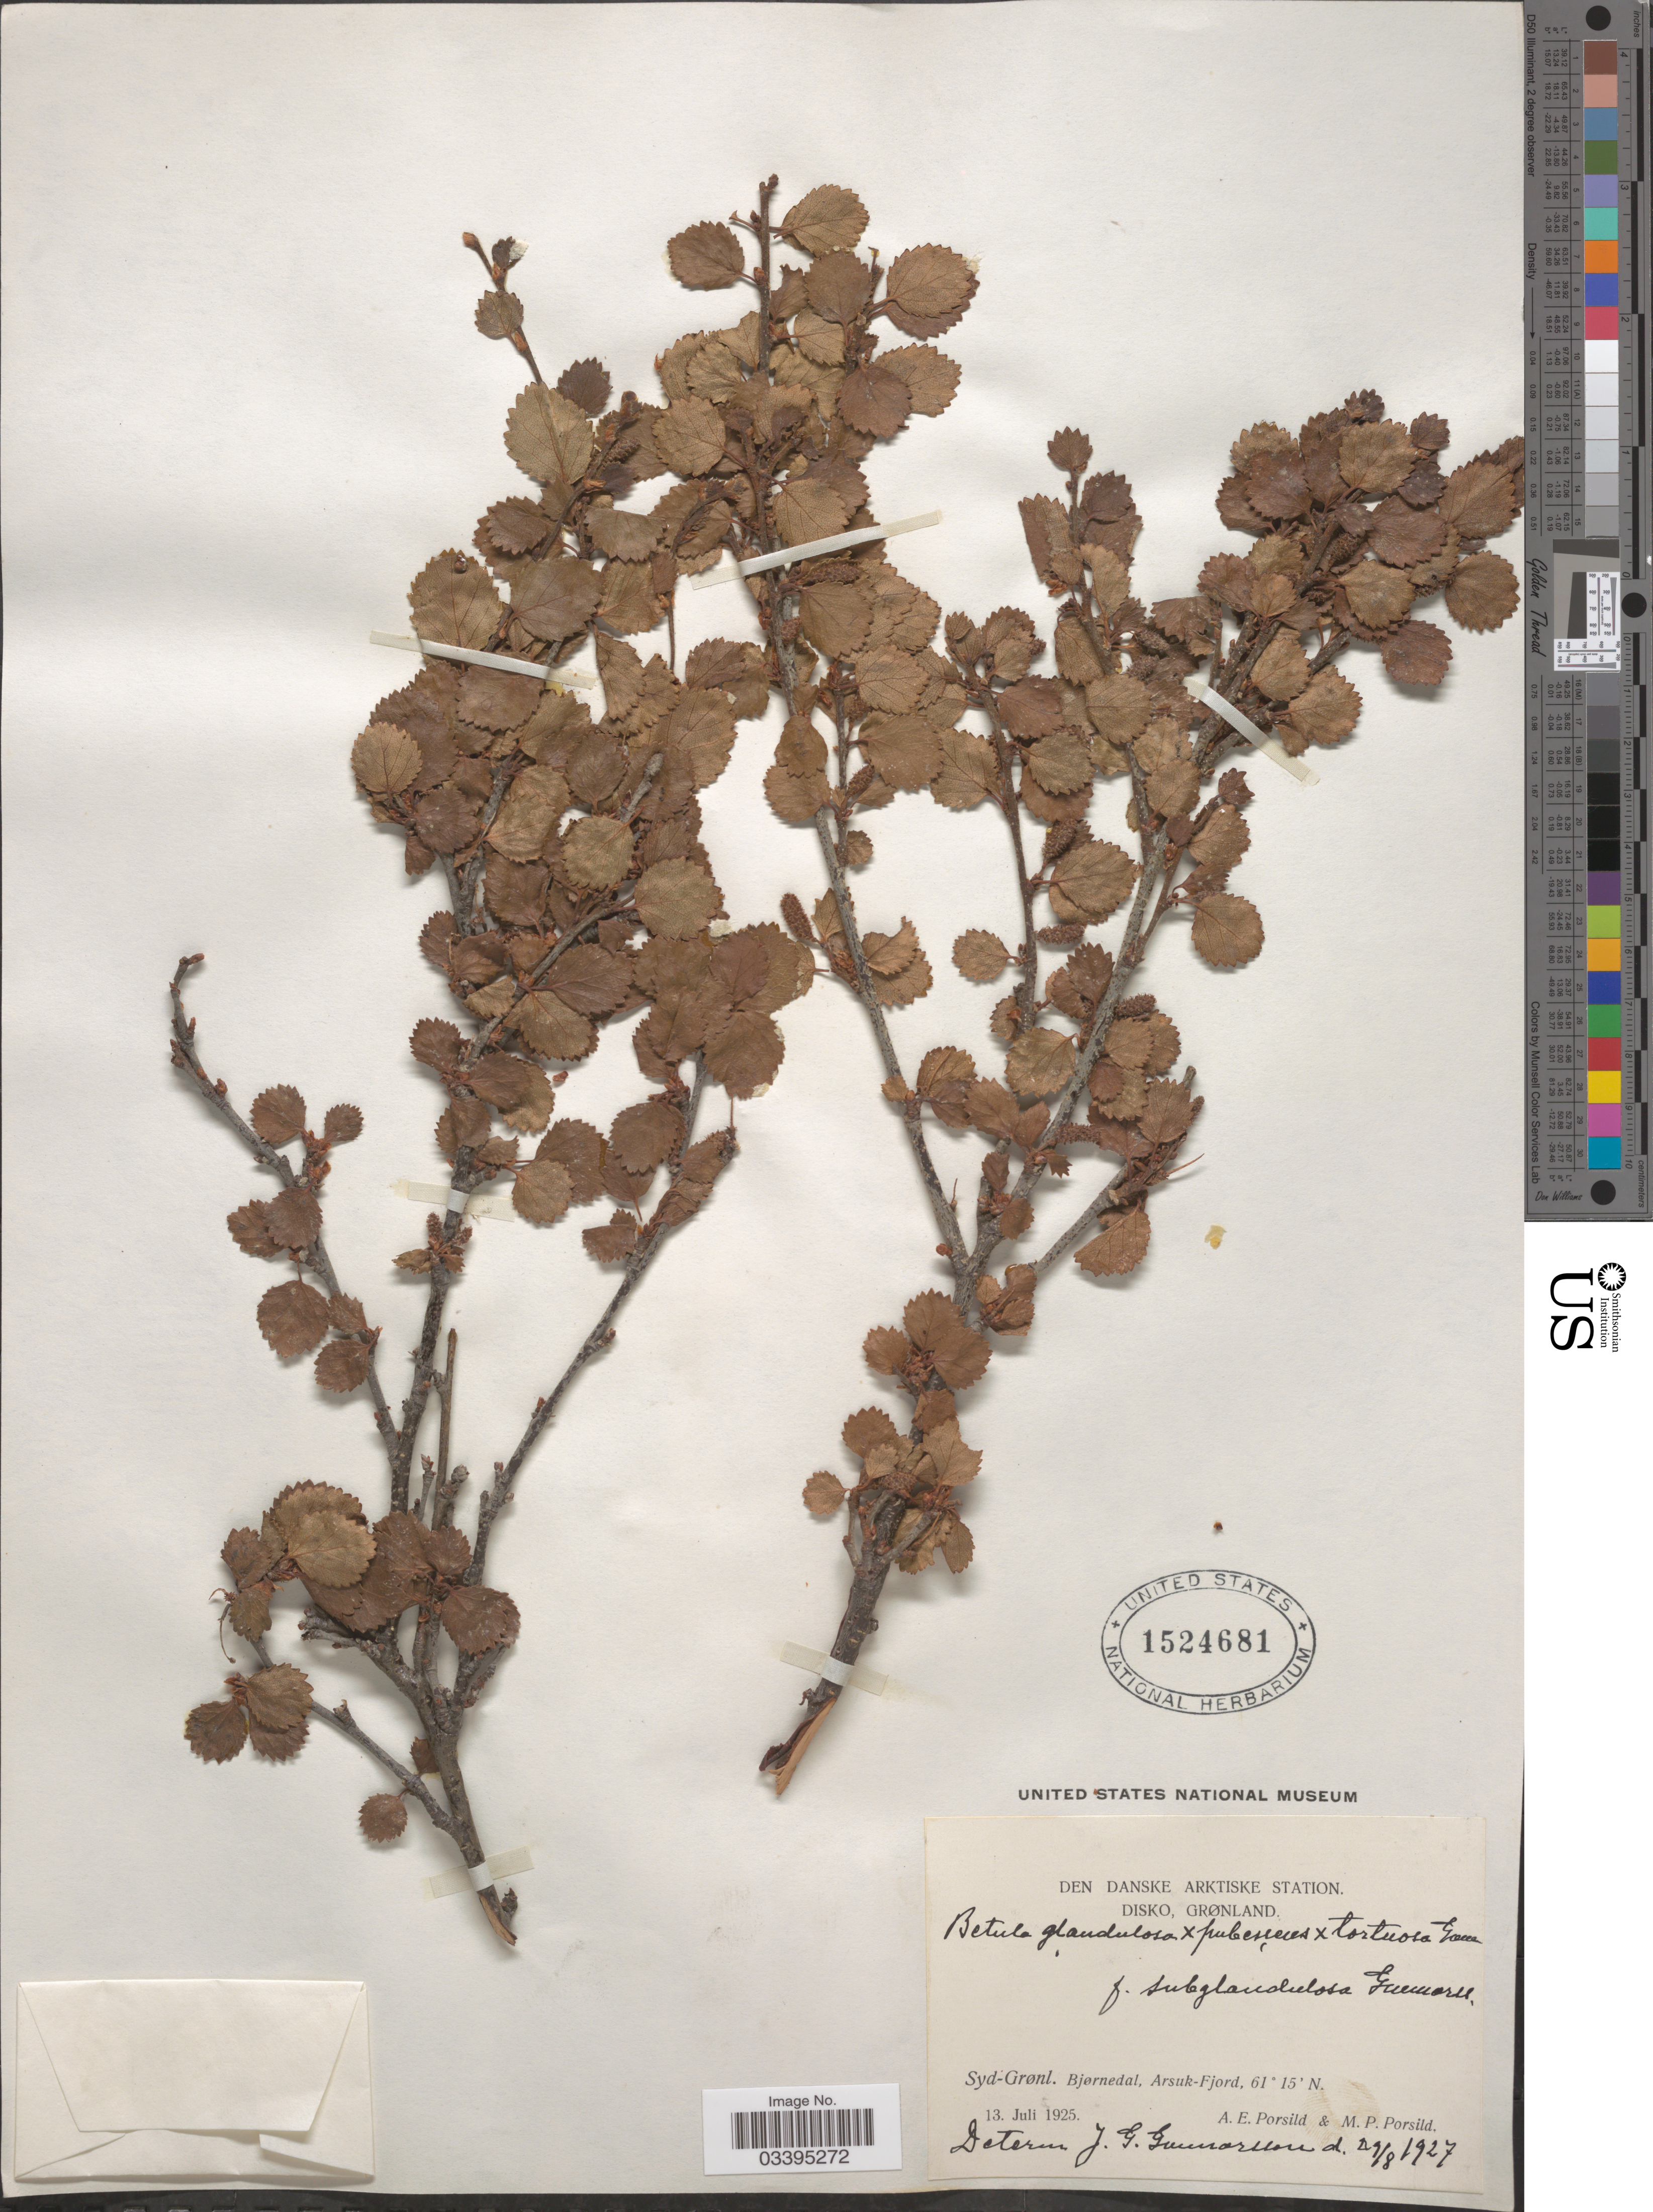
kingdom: Plantae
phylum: Tracheophyta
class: Magnoliopsida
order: Fagales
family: Betulaceae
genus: Betula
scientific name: Betula glandulosa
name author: Michx.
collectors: A. E. Porsild & M. P. Porsild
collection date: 1925-07-13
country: Greenland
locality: Syd-Grønl. Bjørnedal, Arsuk-Fjord.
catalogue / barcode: US 1524681